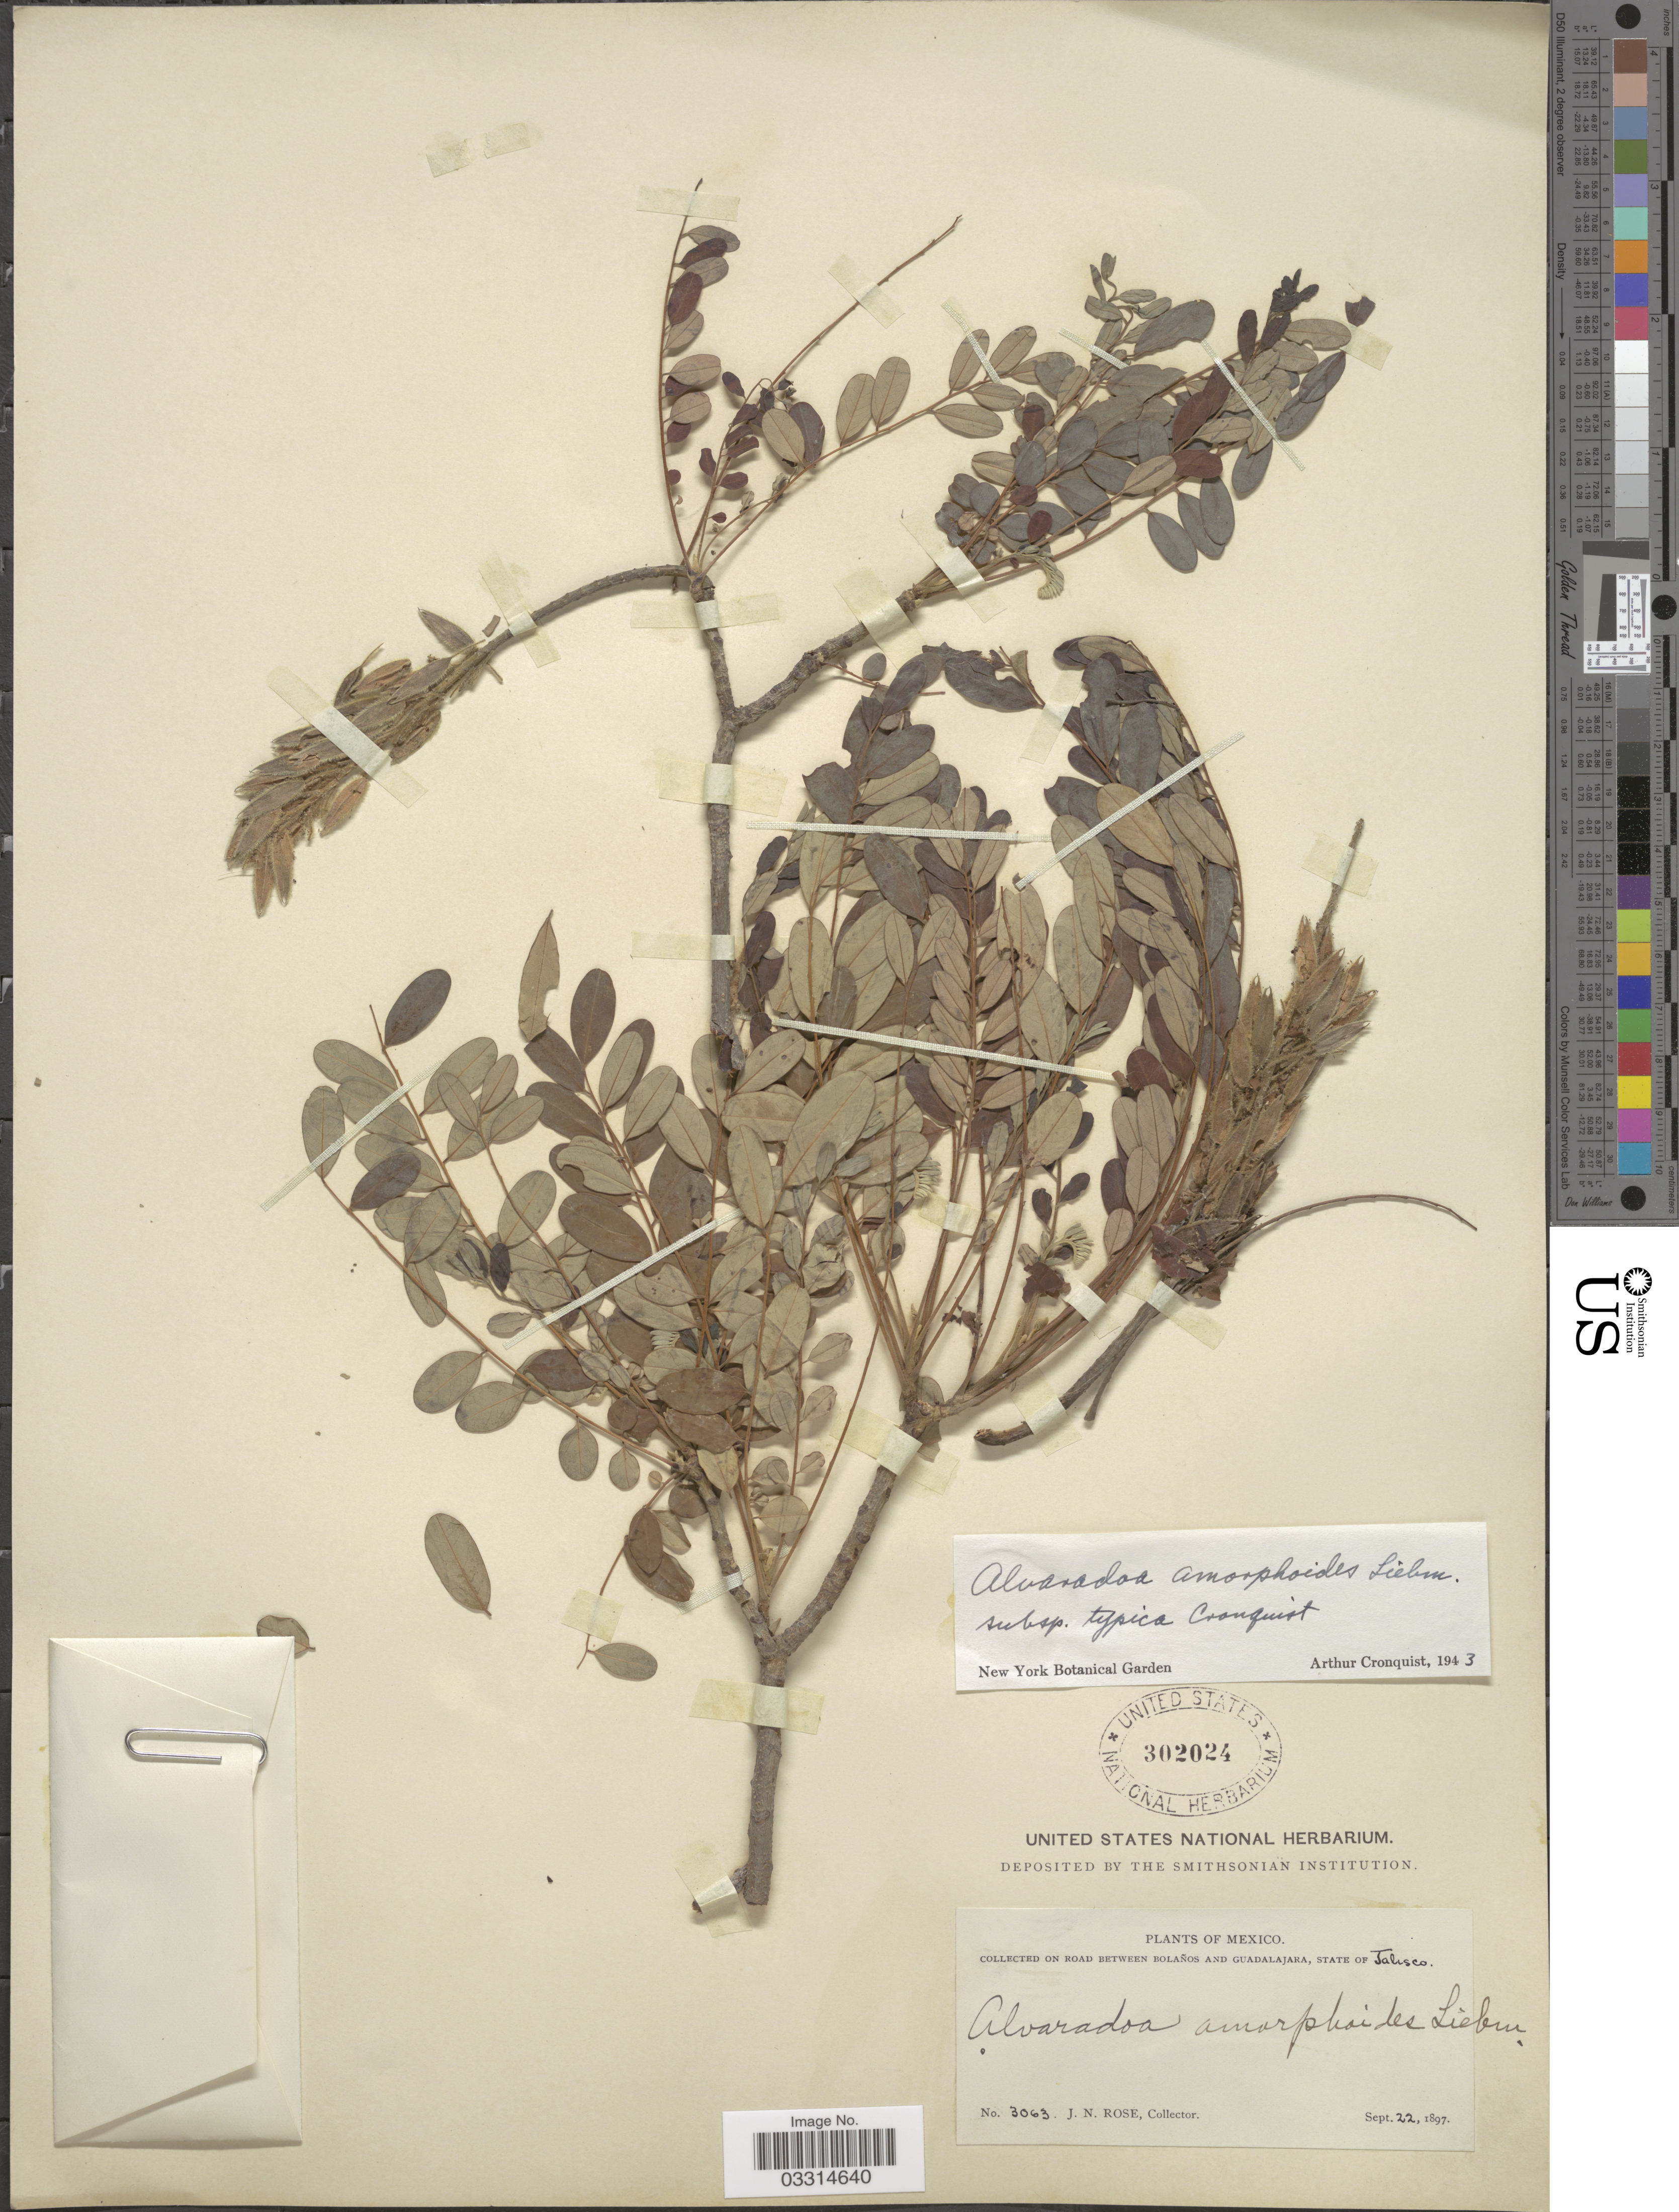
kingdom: Plantae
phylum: Tracheophyta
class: Magnoliopsida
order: Picramniales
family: Picramniaceae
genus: Alvaradoa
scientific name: Alvaradoa amorphoides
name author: Liebm.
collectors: J. N. Rose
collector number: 3063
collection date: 1897-09-22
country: Mexico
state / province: Jalisco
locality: On road between Bolaños and Guadalajara.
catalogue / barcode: US 302024